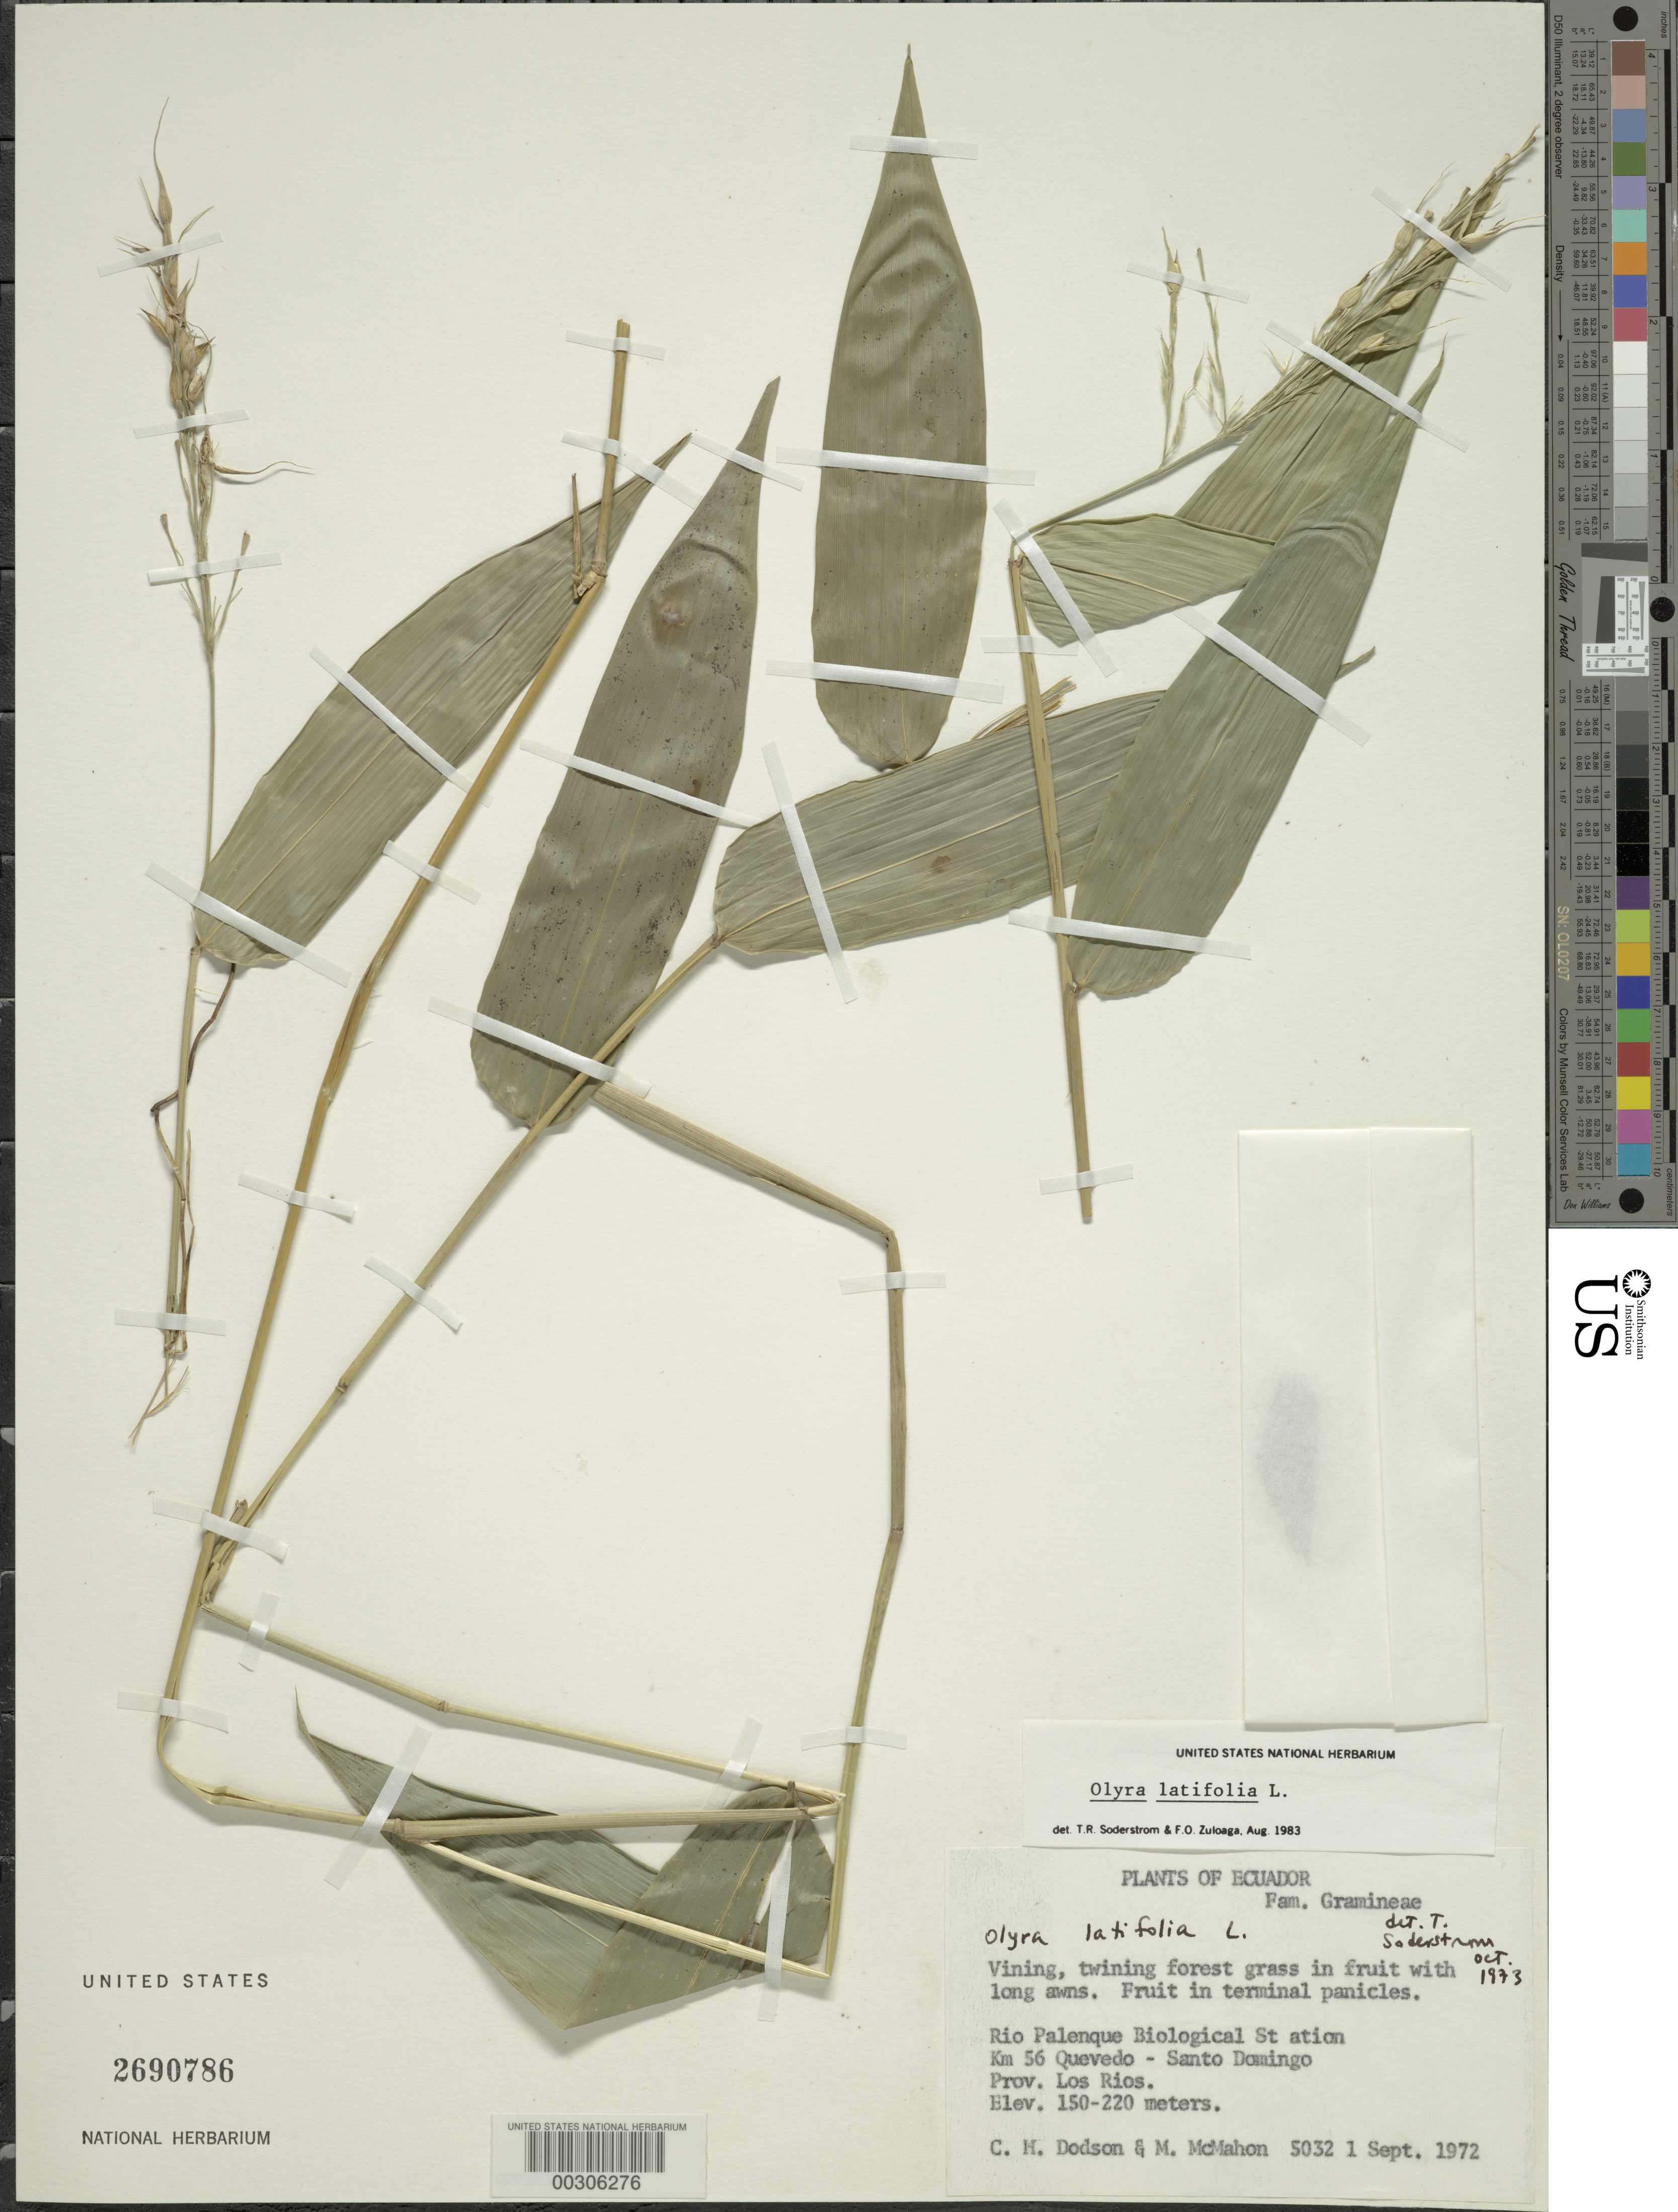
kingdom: Plantae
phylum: Tracheophyta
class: Liliopsida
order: Poales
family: Poaceae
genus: Olyra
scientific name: Olyra latifolia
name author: L.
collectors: C. H. Dodson & M. Mcmahon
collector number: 5032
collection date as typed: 01 Sep 1972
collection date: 1972-09-01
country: Ecuador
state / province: Los Ríos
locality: Santo Domingo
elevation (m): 150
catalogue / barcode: US 2690786